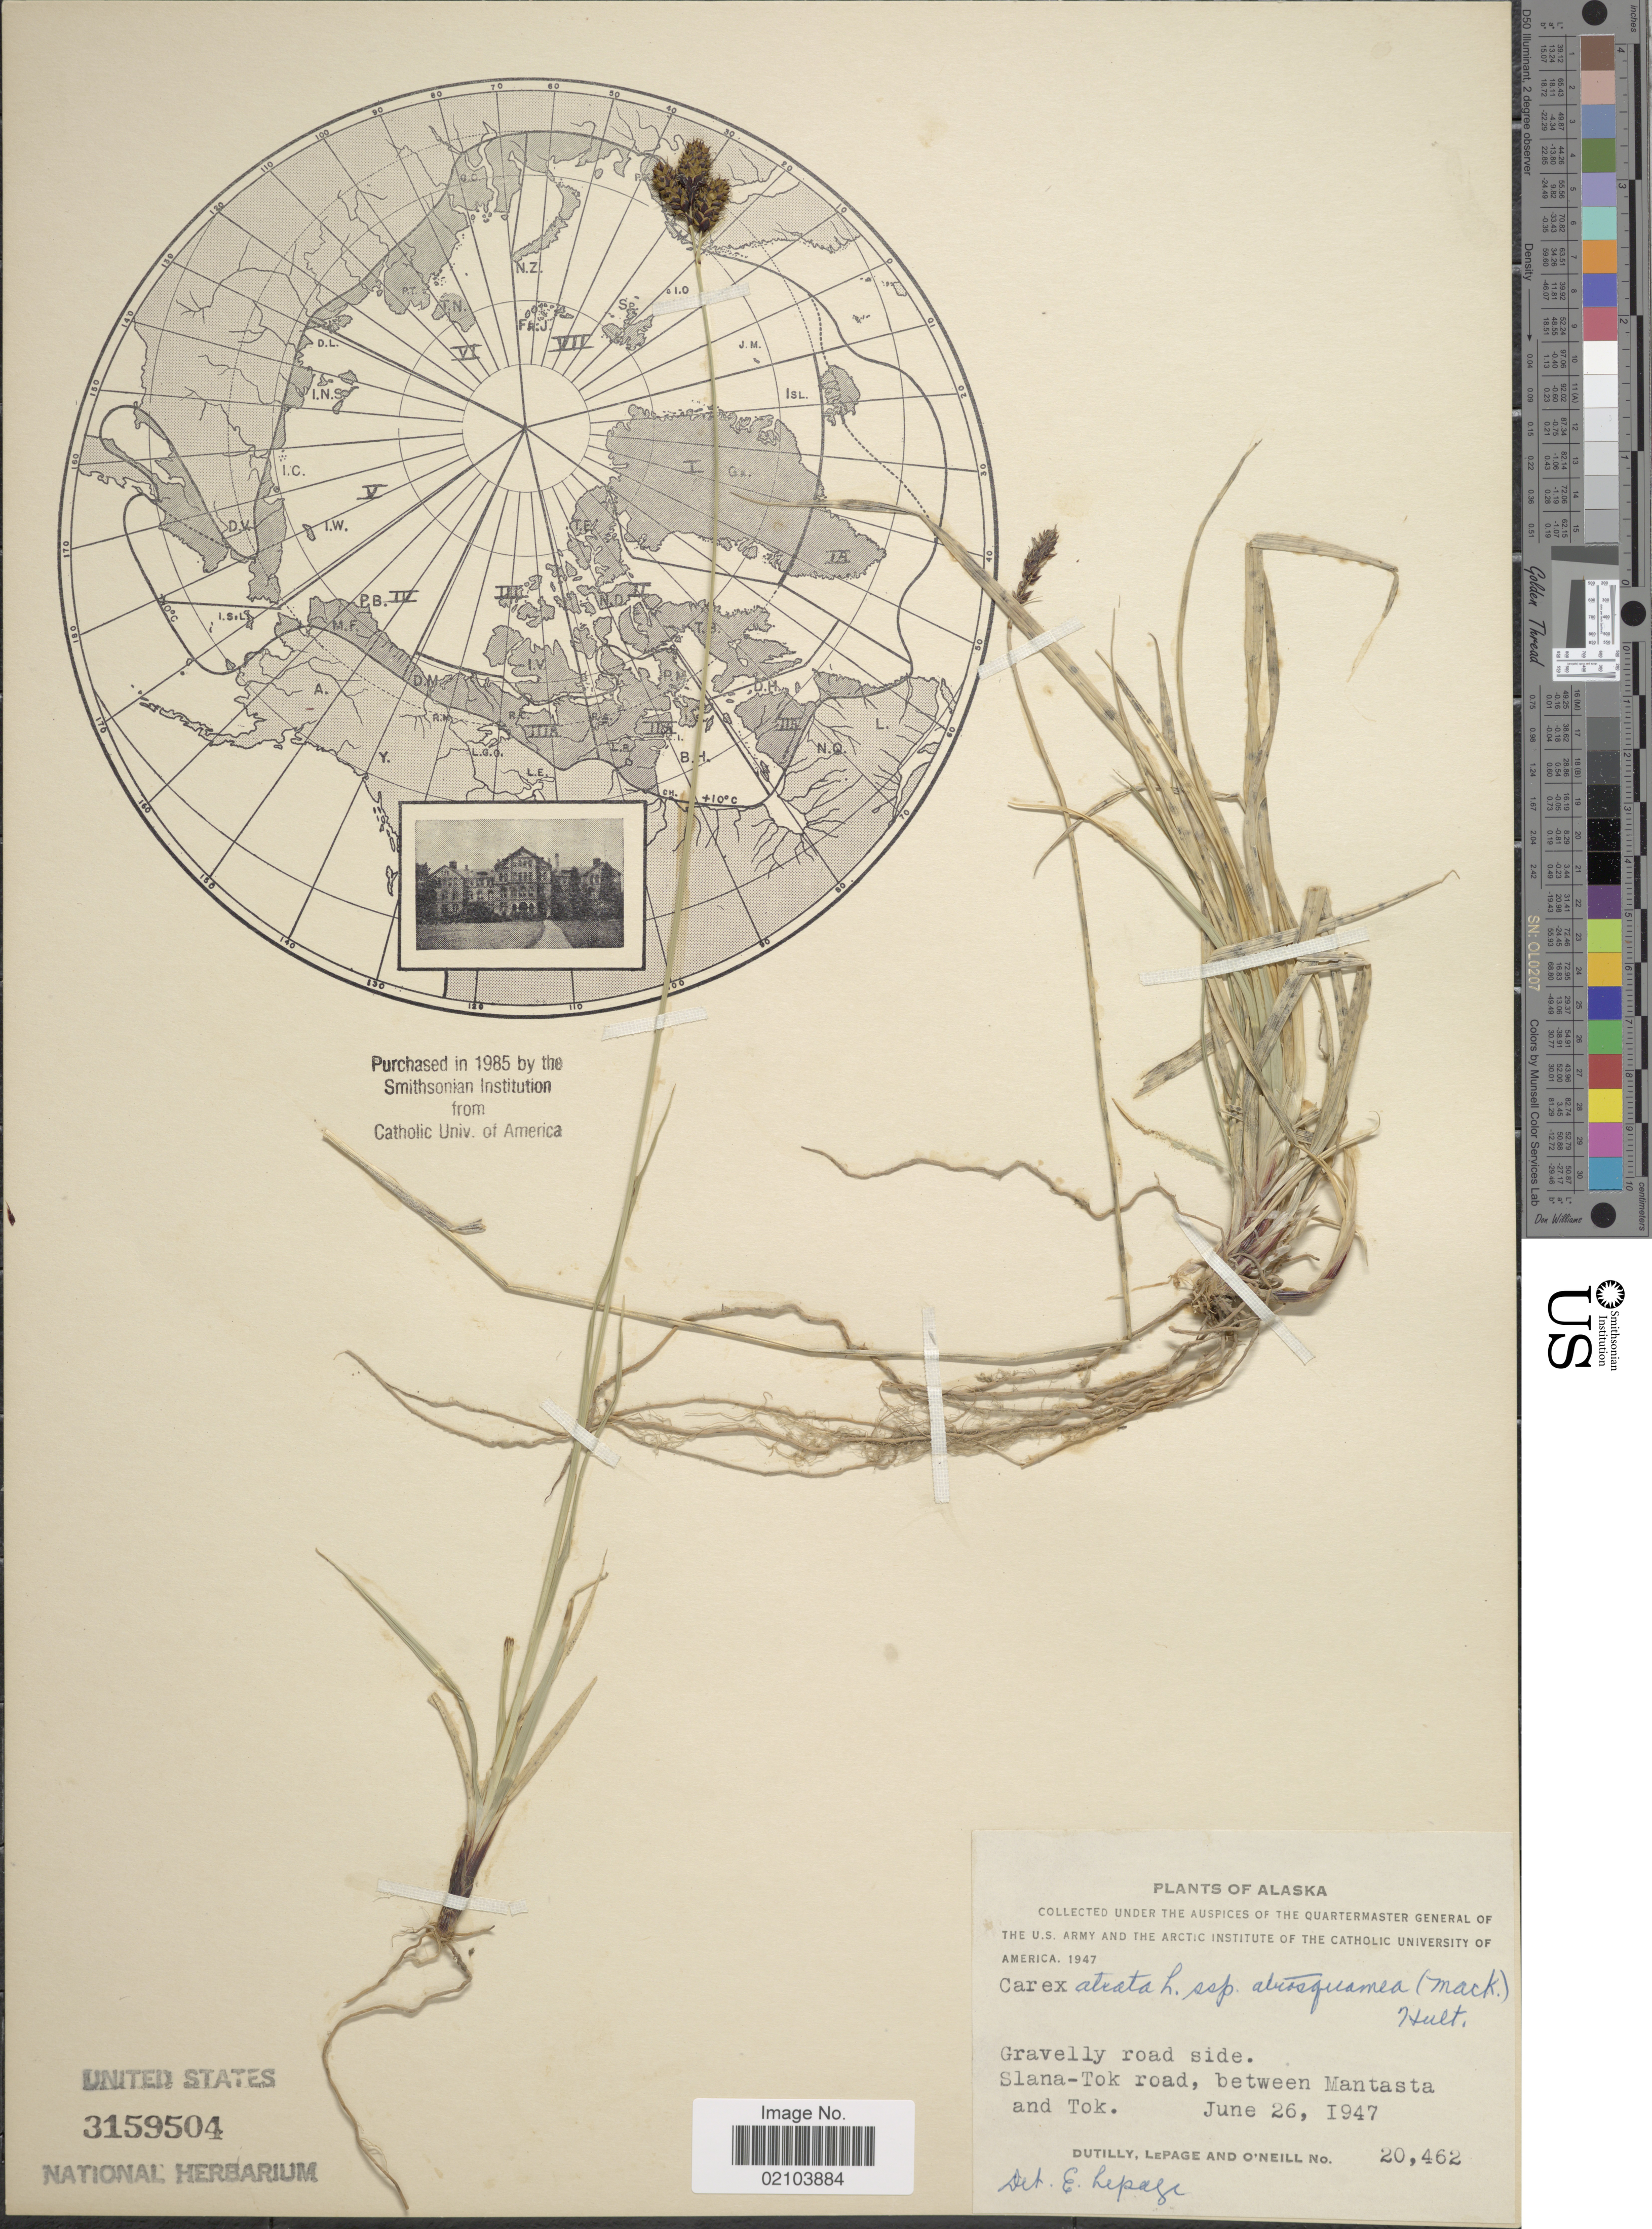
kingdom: Plantae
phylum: Tracheophyta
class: Liliopsida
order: Poales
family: Cyperaceae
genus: Carex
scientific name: Carex atrata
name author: L.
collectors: -. Dutilly, -. LePage & -. O'Neill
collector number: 20462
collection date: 1947-06-26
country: United States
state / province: Alaska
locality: Slana-Tok road, between Mantasta and Tok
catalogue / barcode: US 3159504